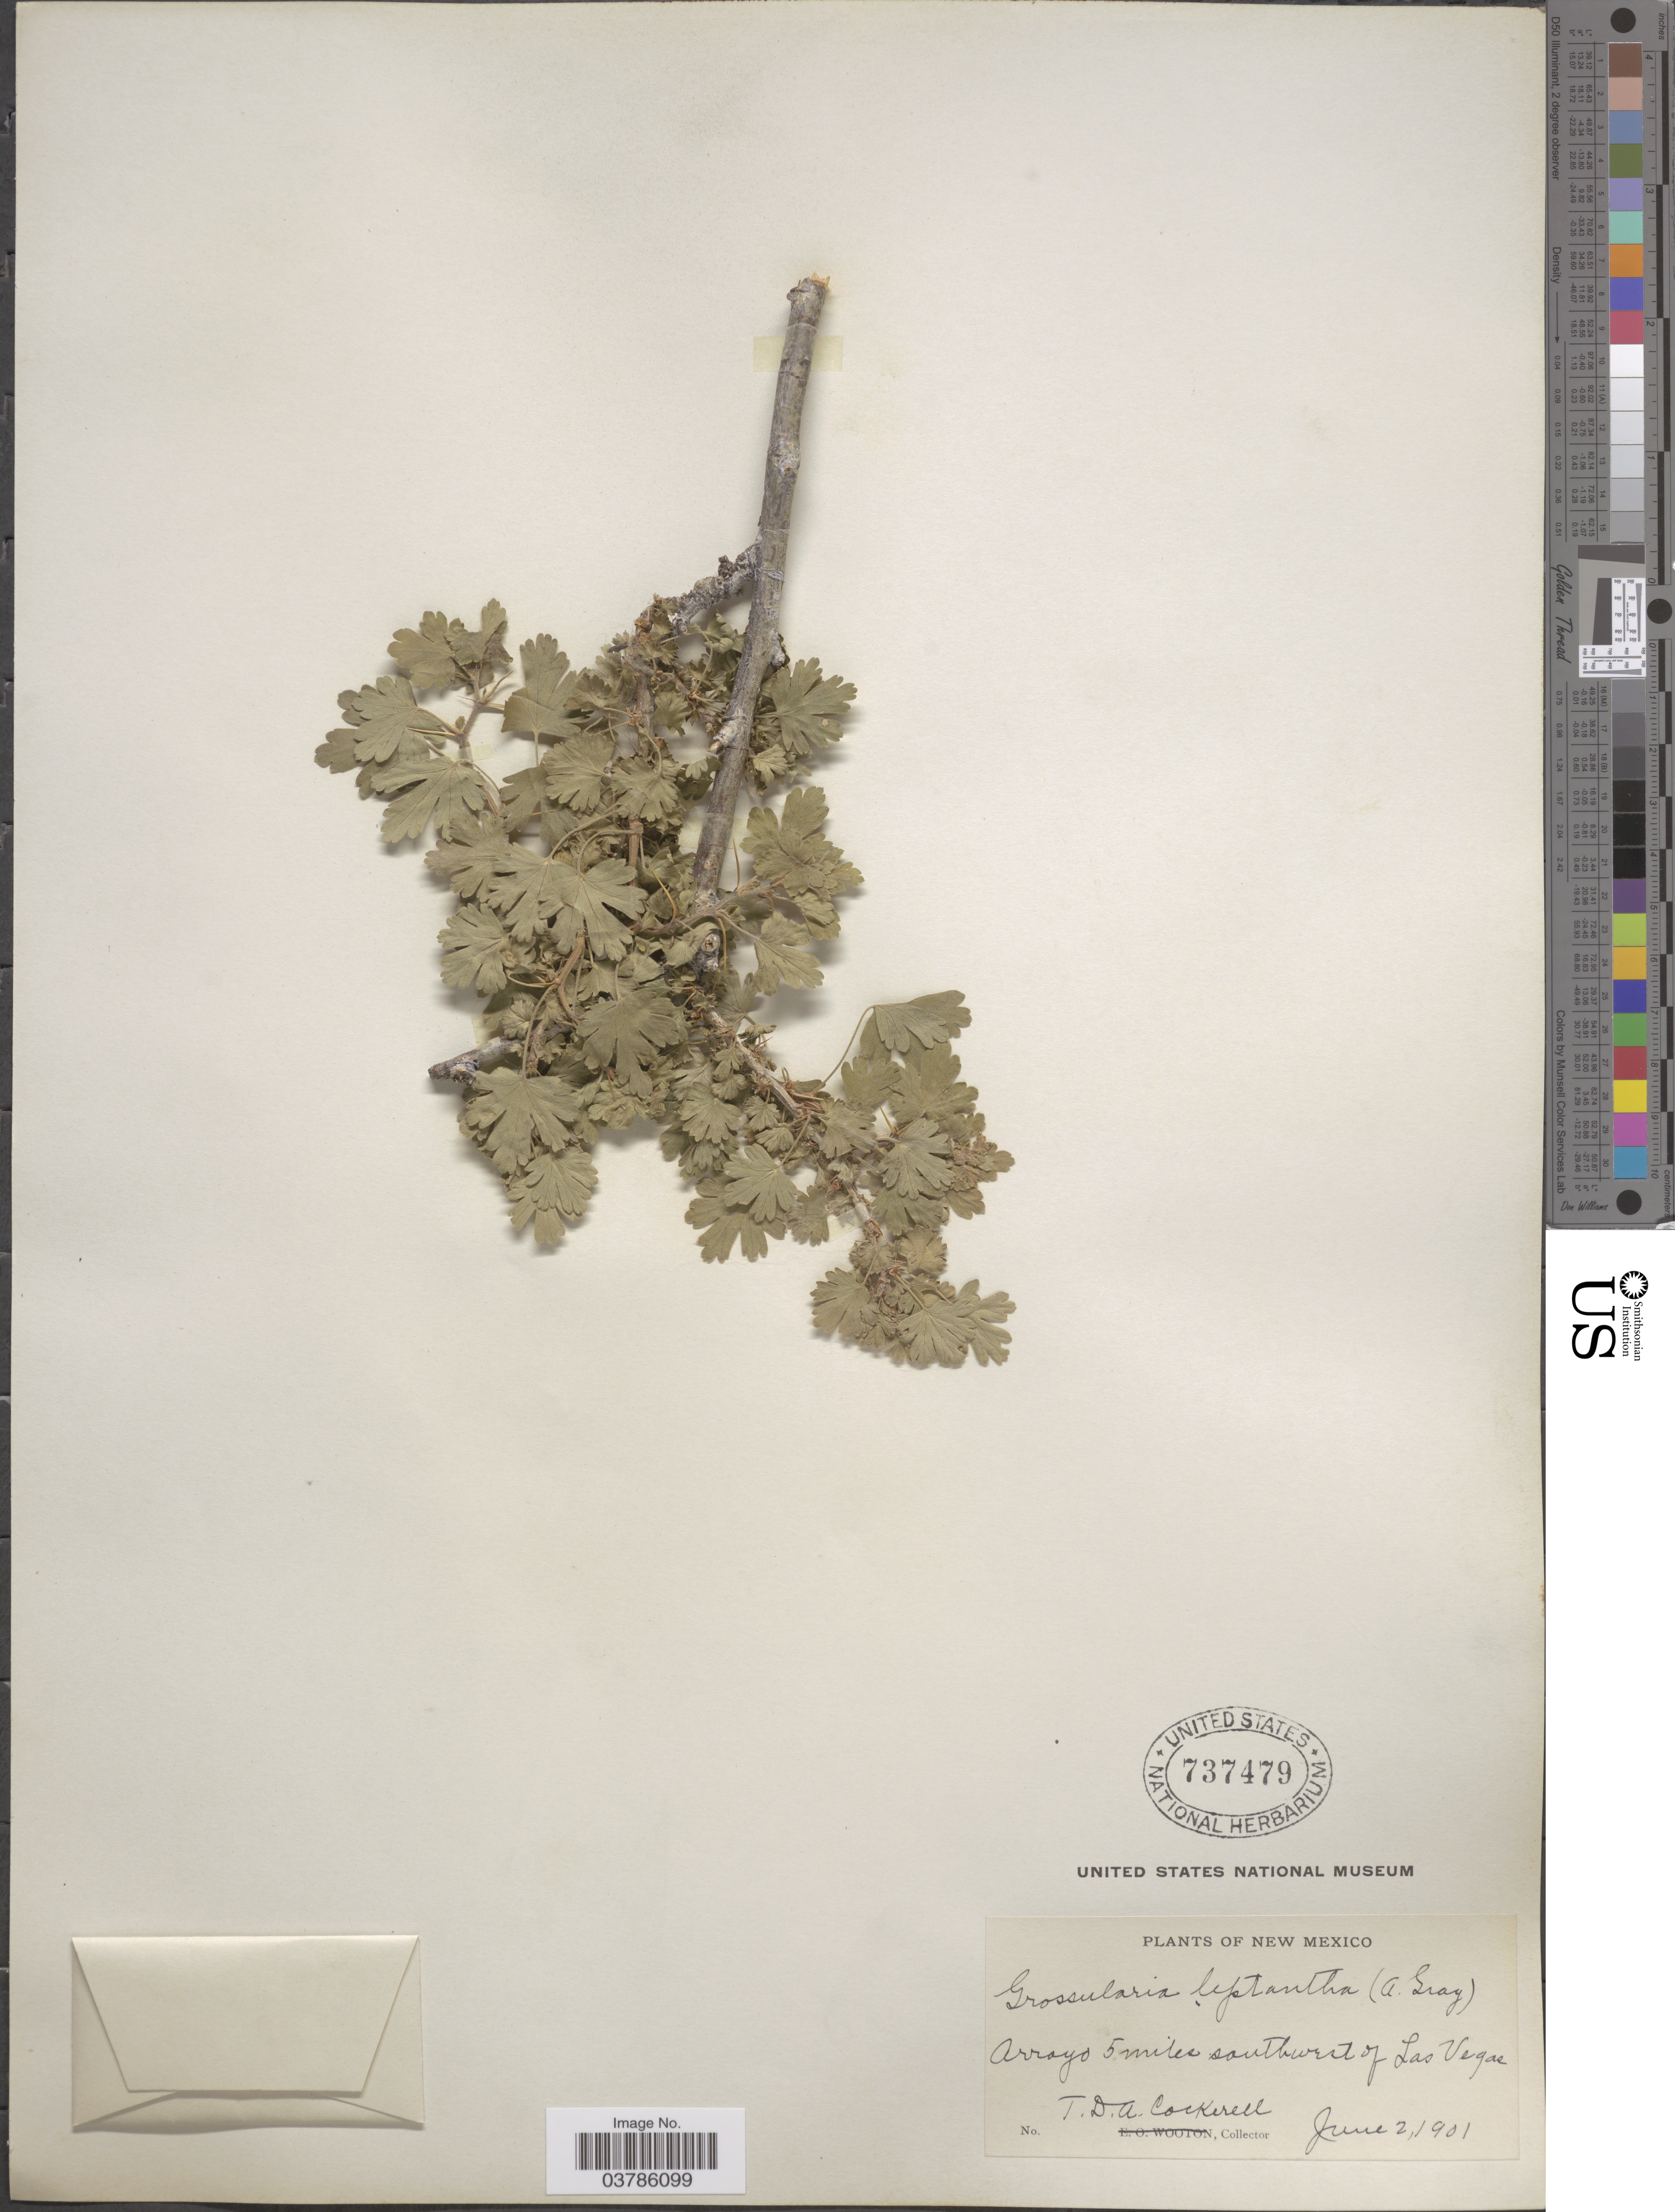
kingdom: Plantae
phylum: Tracheophyta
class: Magnoliopsida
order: Saxifragales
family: Grossulariaceae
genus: Ribes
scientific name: Ribes leptanthum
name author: A. Gray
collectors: T. Cockerell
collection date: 1901-06-02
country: United States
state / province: New Mexico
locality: Arroyo 5 miles southwest of Las Vegas.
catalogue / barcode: US 737479